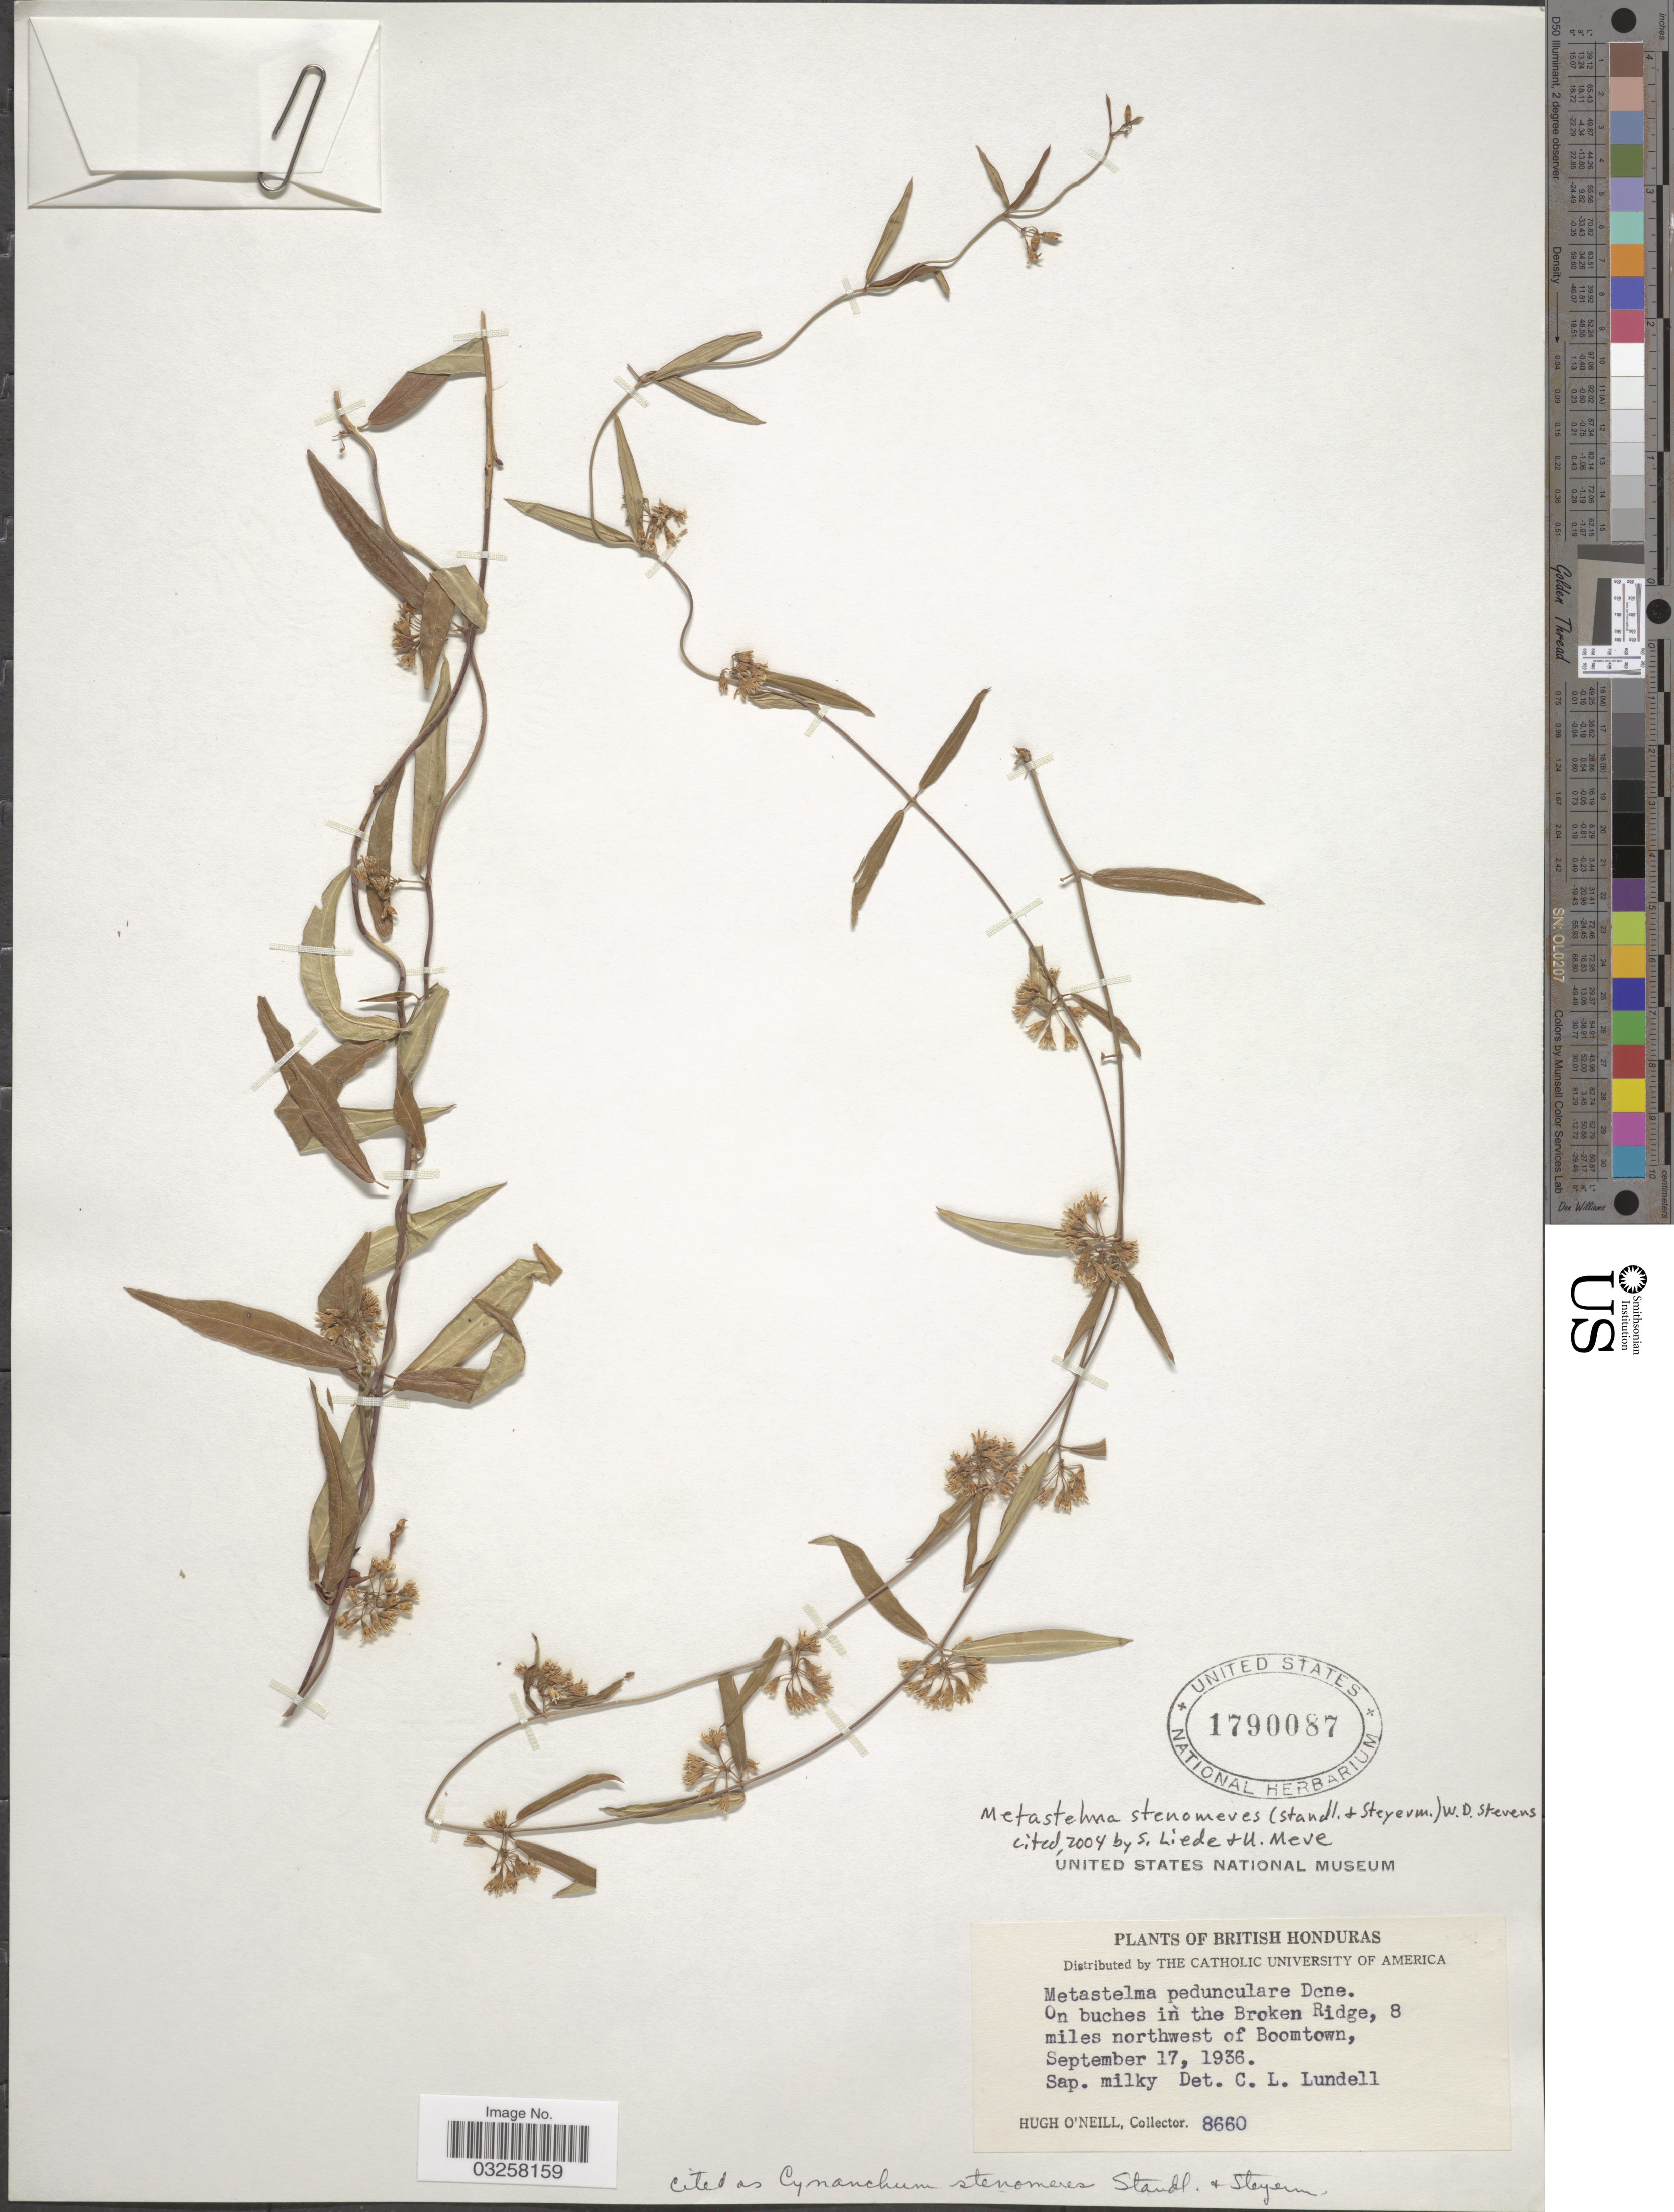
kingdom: Plantae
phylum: Tracheophyta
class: Magnoliopsida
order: Gentianales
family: Apocynaceae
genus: Metastelma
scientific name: Metastelma stenomeres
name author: (Standl. & Steyerm.) W.D. Stevens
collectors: H. O'Neill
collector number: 8660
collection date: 1936-09-17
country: Belize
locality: British Honduras, On buches in the Broken Ridge, 8 miles northwest of Boomtown.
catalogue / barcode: US 1790087